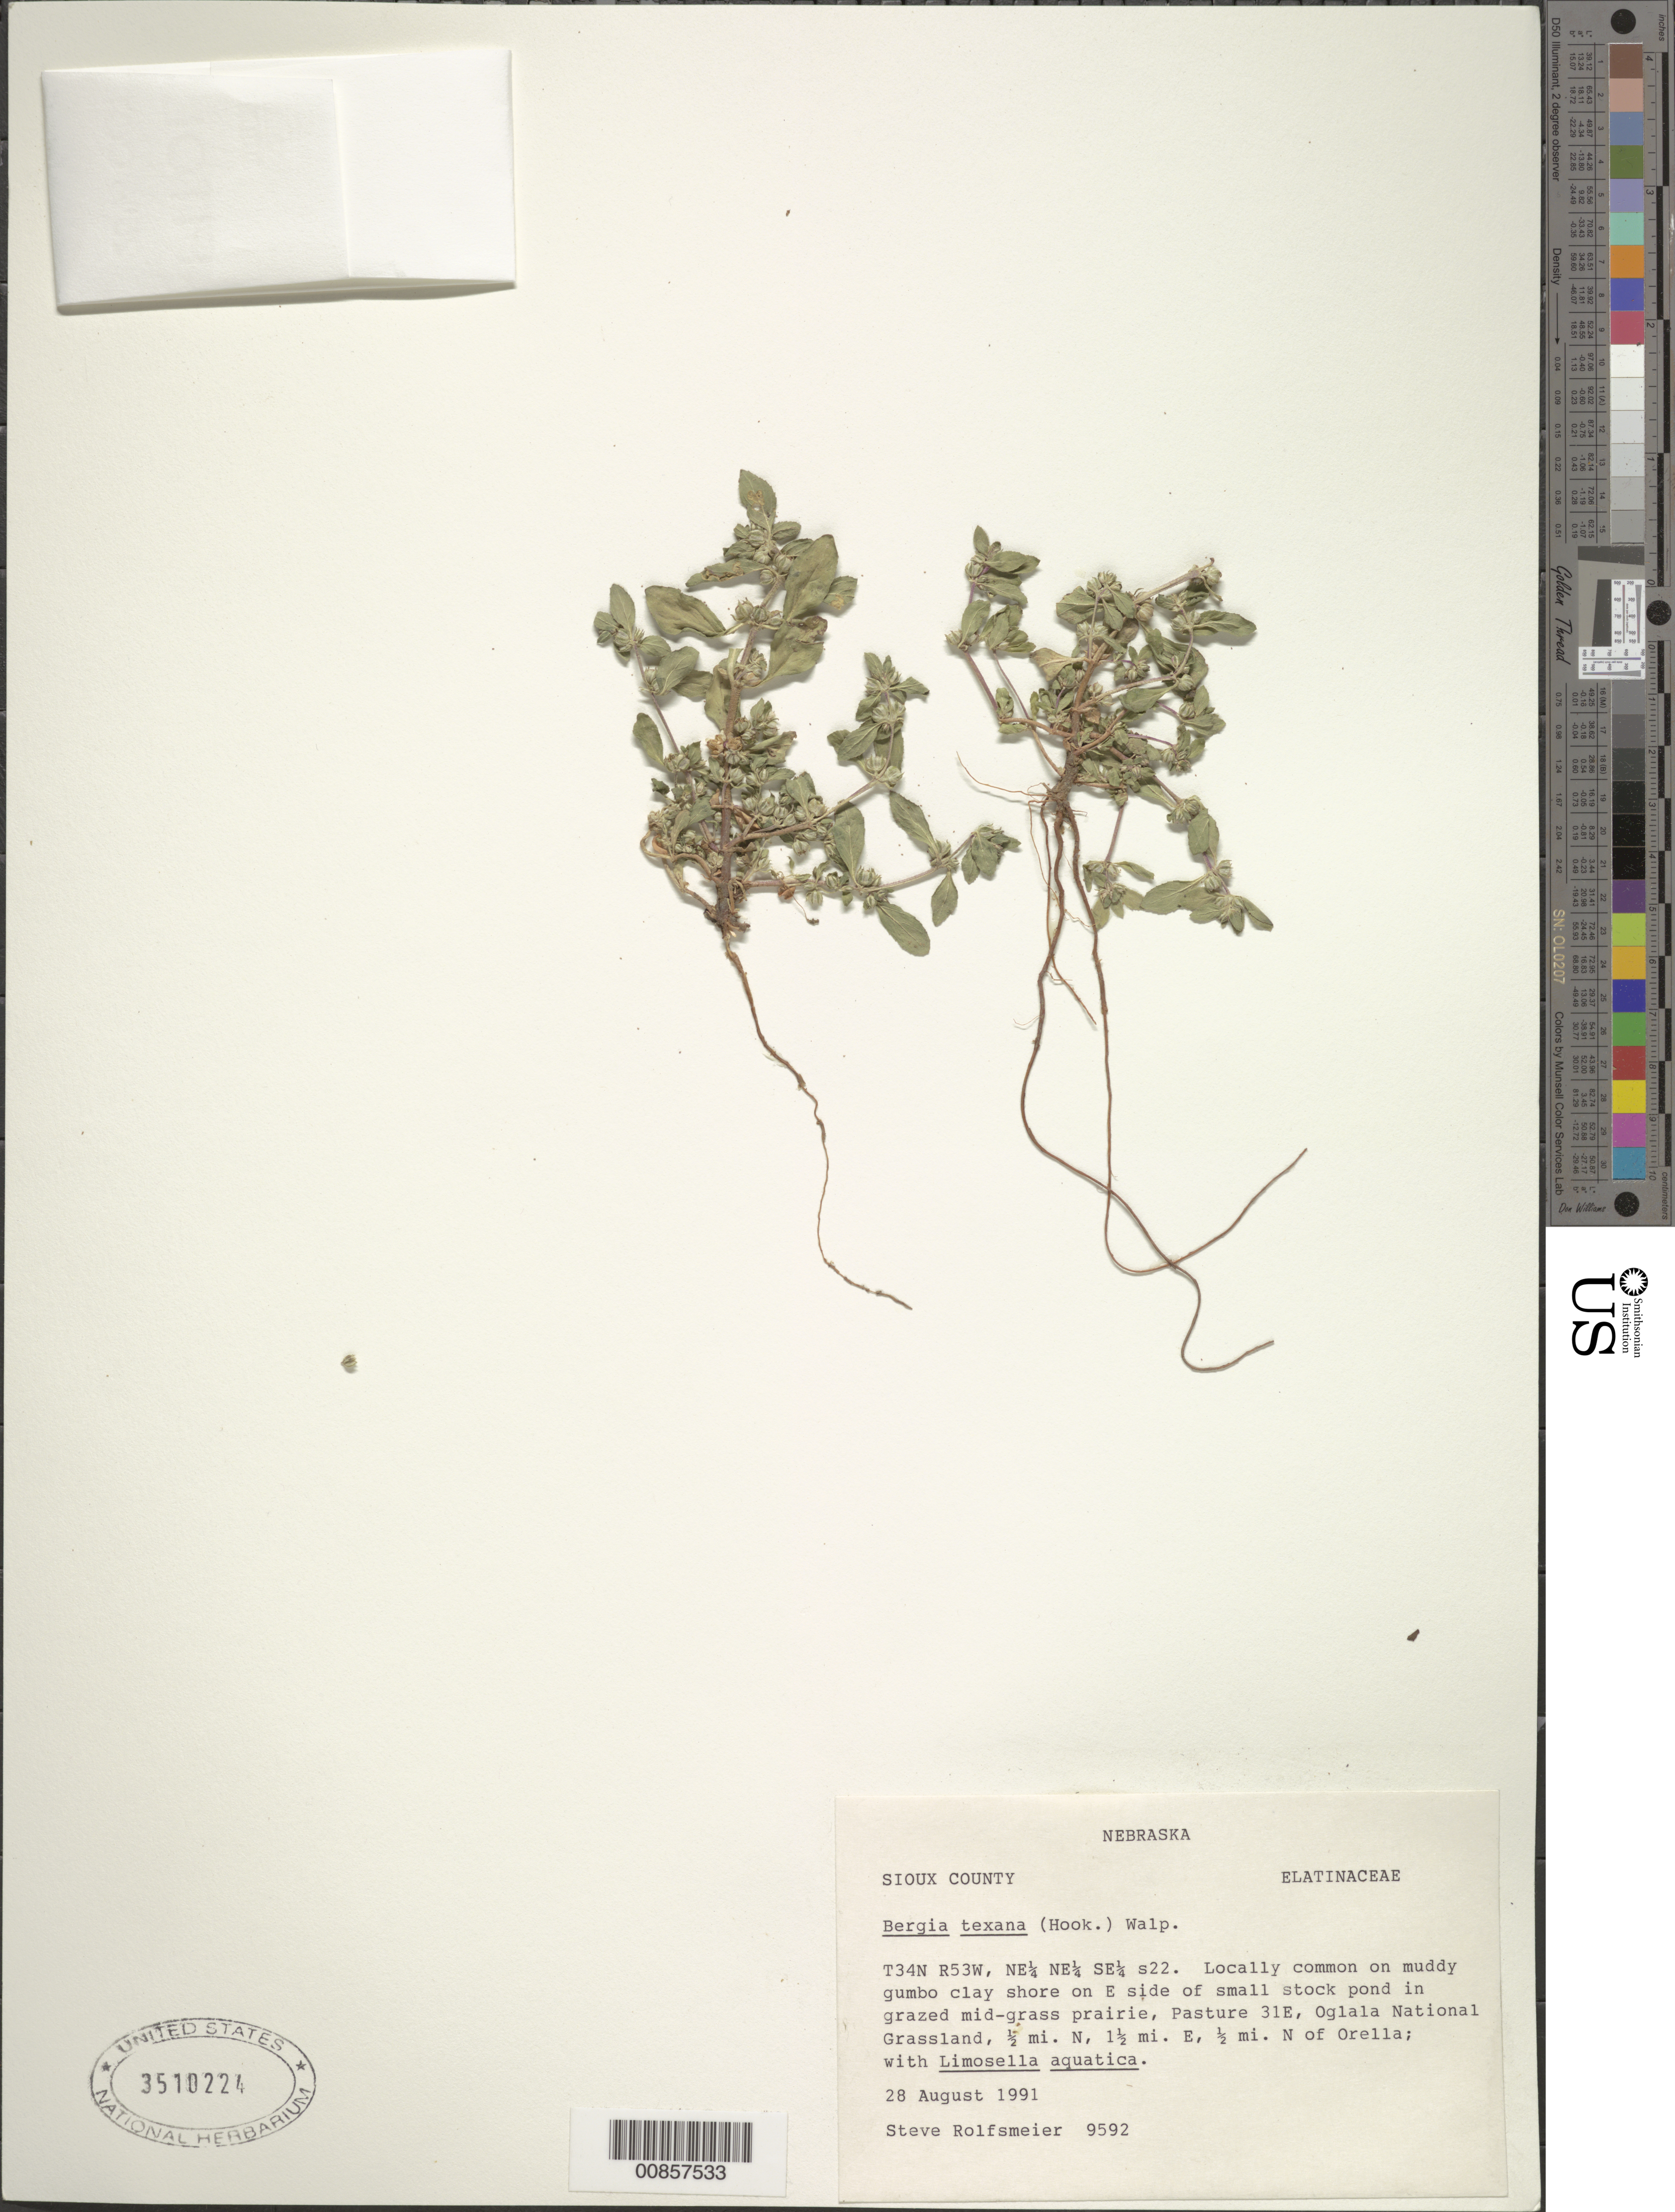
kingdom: Plantae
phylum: Tracheophyta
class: Magnoliopsida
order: Malpighiales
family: Elatinaceae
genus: Bergia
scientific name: Bergia texana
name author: (Hook.) Seub.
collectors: S. Rolfsmeier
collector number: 9592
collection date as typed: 28 Aug 1991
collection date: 1991-08-28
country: United States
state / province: Nebraska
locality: Oglala National Grassland, 0.5 mi. N, 1.5 mi. E of Orella. T34N R53W, NE 1/4 NE 1/4 SE 1/4 s22.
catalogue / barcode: US 3510224